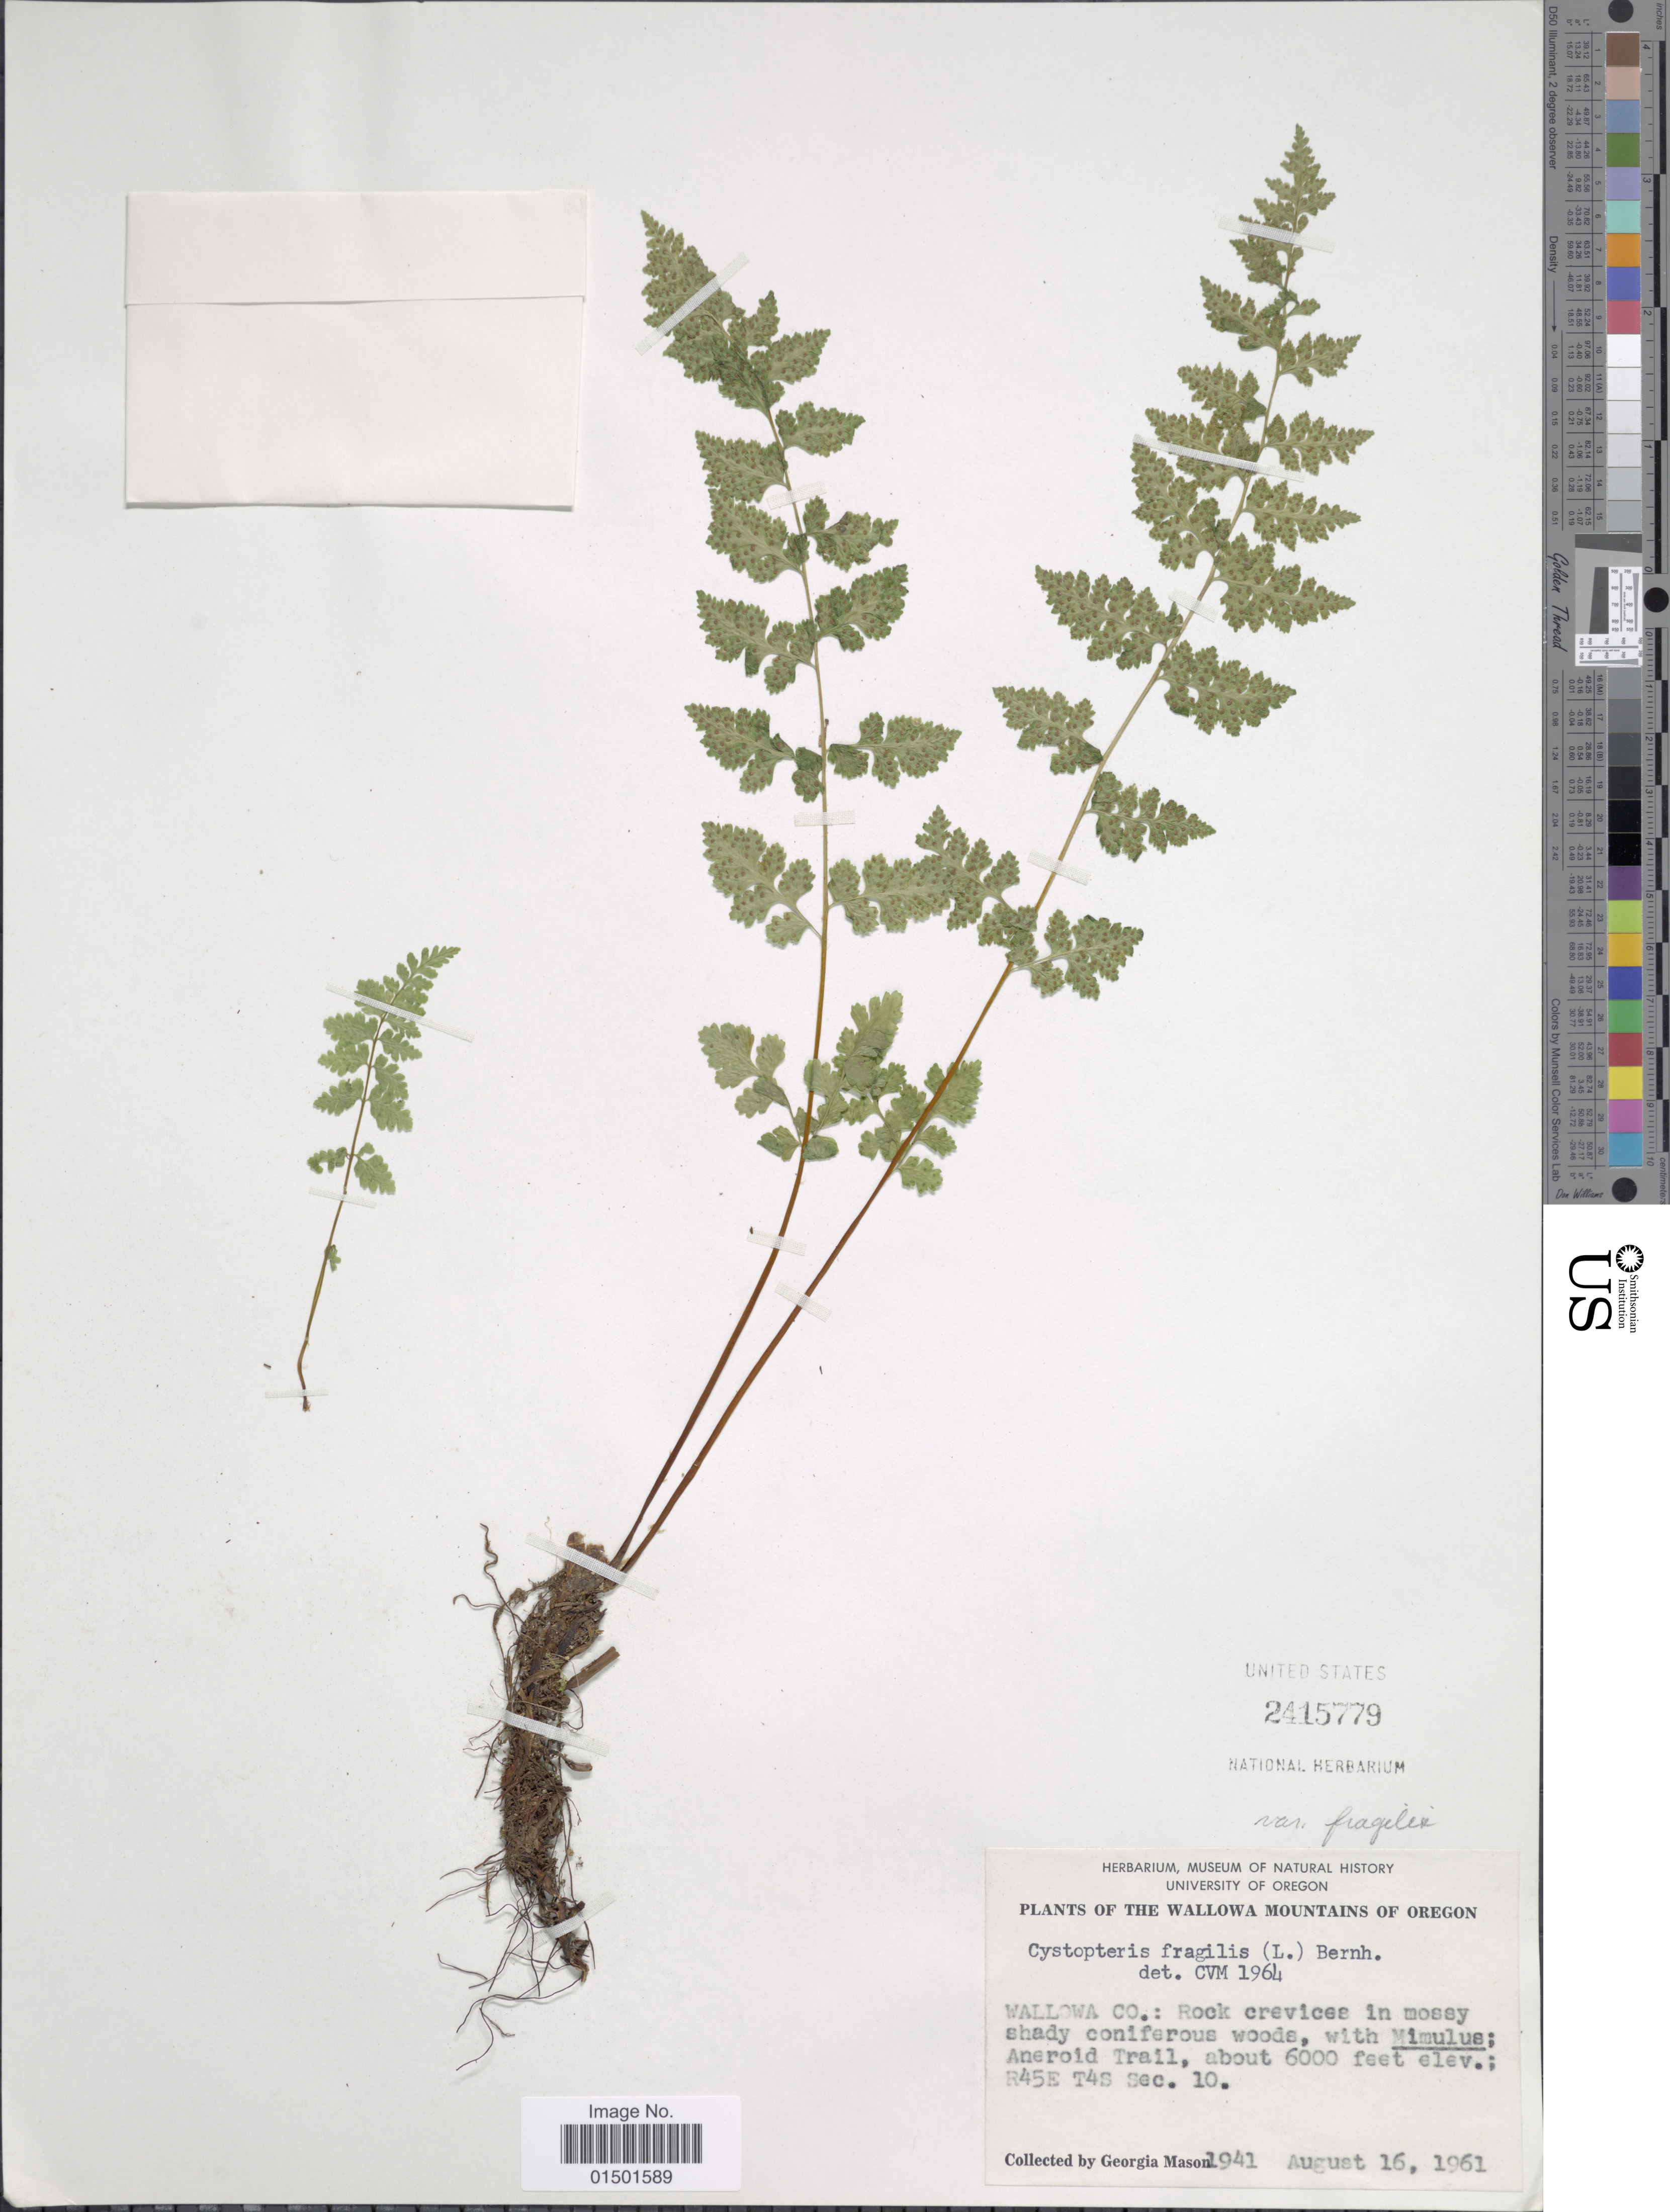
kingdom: Plantae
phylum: Tracheophyta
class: Polypodiopsida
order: Polypodiales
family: Cystopteridaceae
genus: Cystopteris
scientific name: Cystopteris fragilis var. fragilis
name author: (L.) Bernh.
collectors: G. Mason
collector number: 1941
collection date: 1961-08-16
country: United States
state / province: Oregon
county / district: Wallowa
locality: Wallowa Mountains of Oregon. Wallowa Co.: Aneroid Trail; R45E T4S Sec. 10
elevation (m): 1829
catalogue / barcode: US 2415779